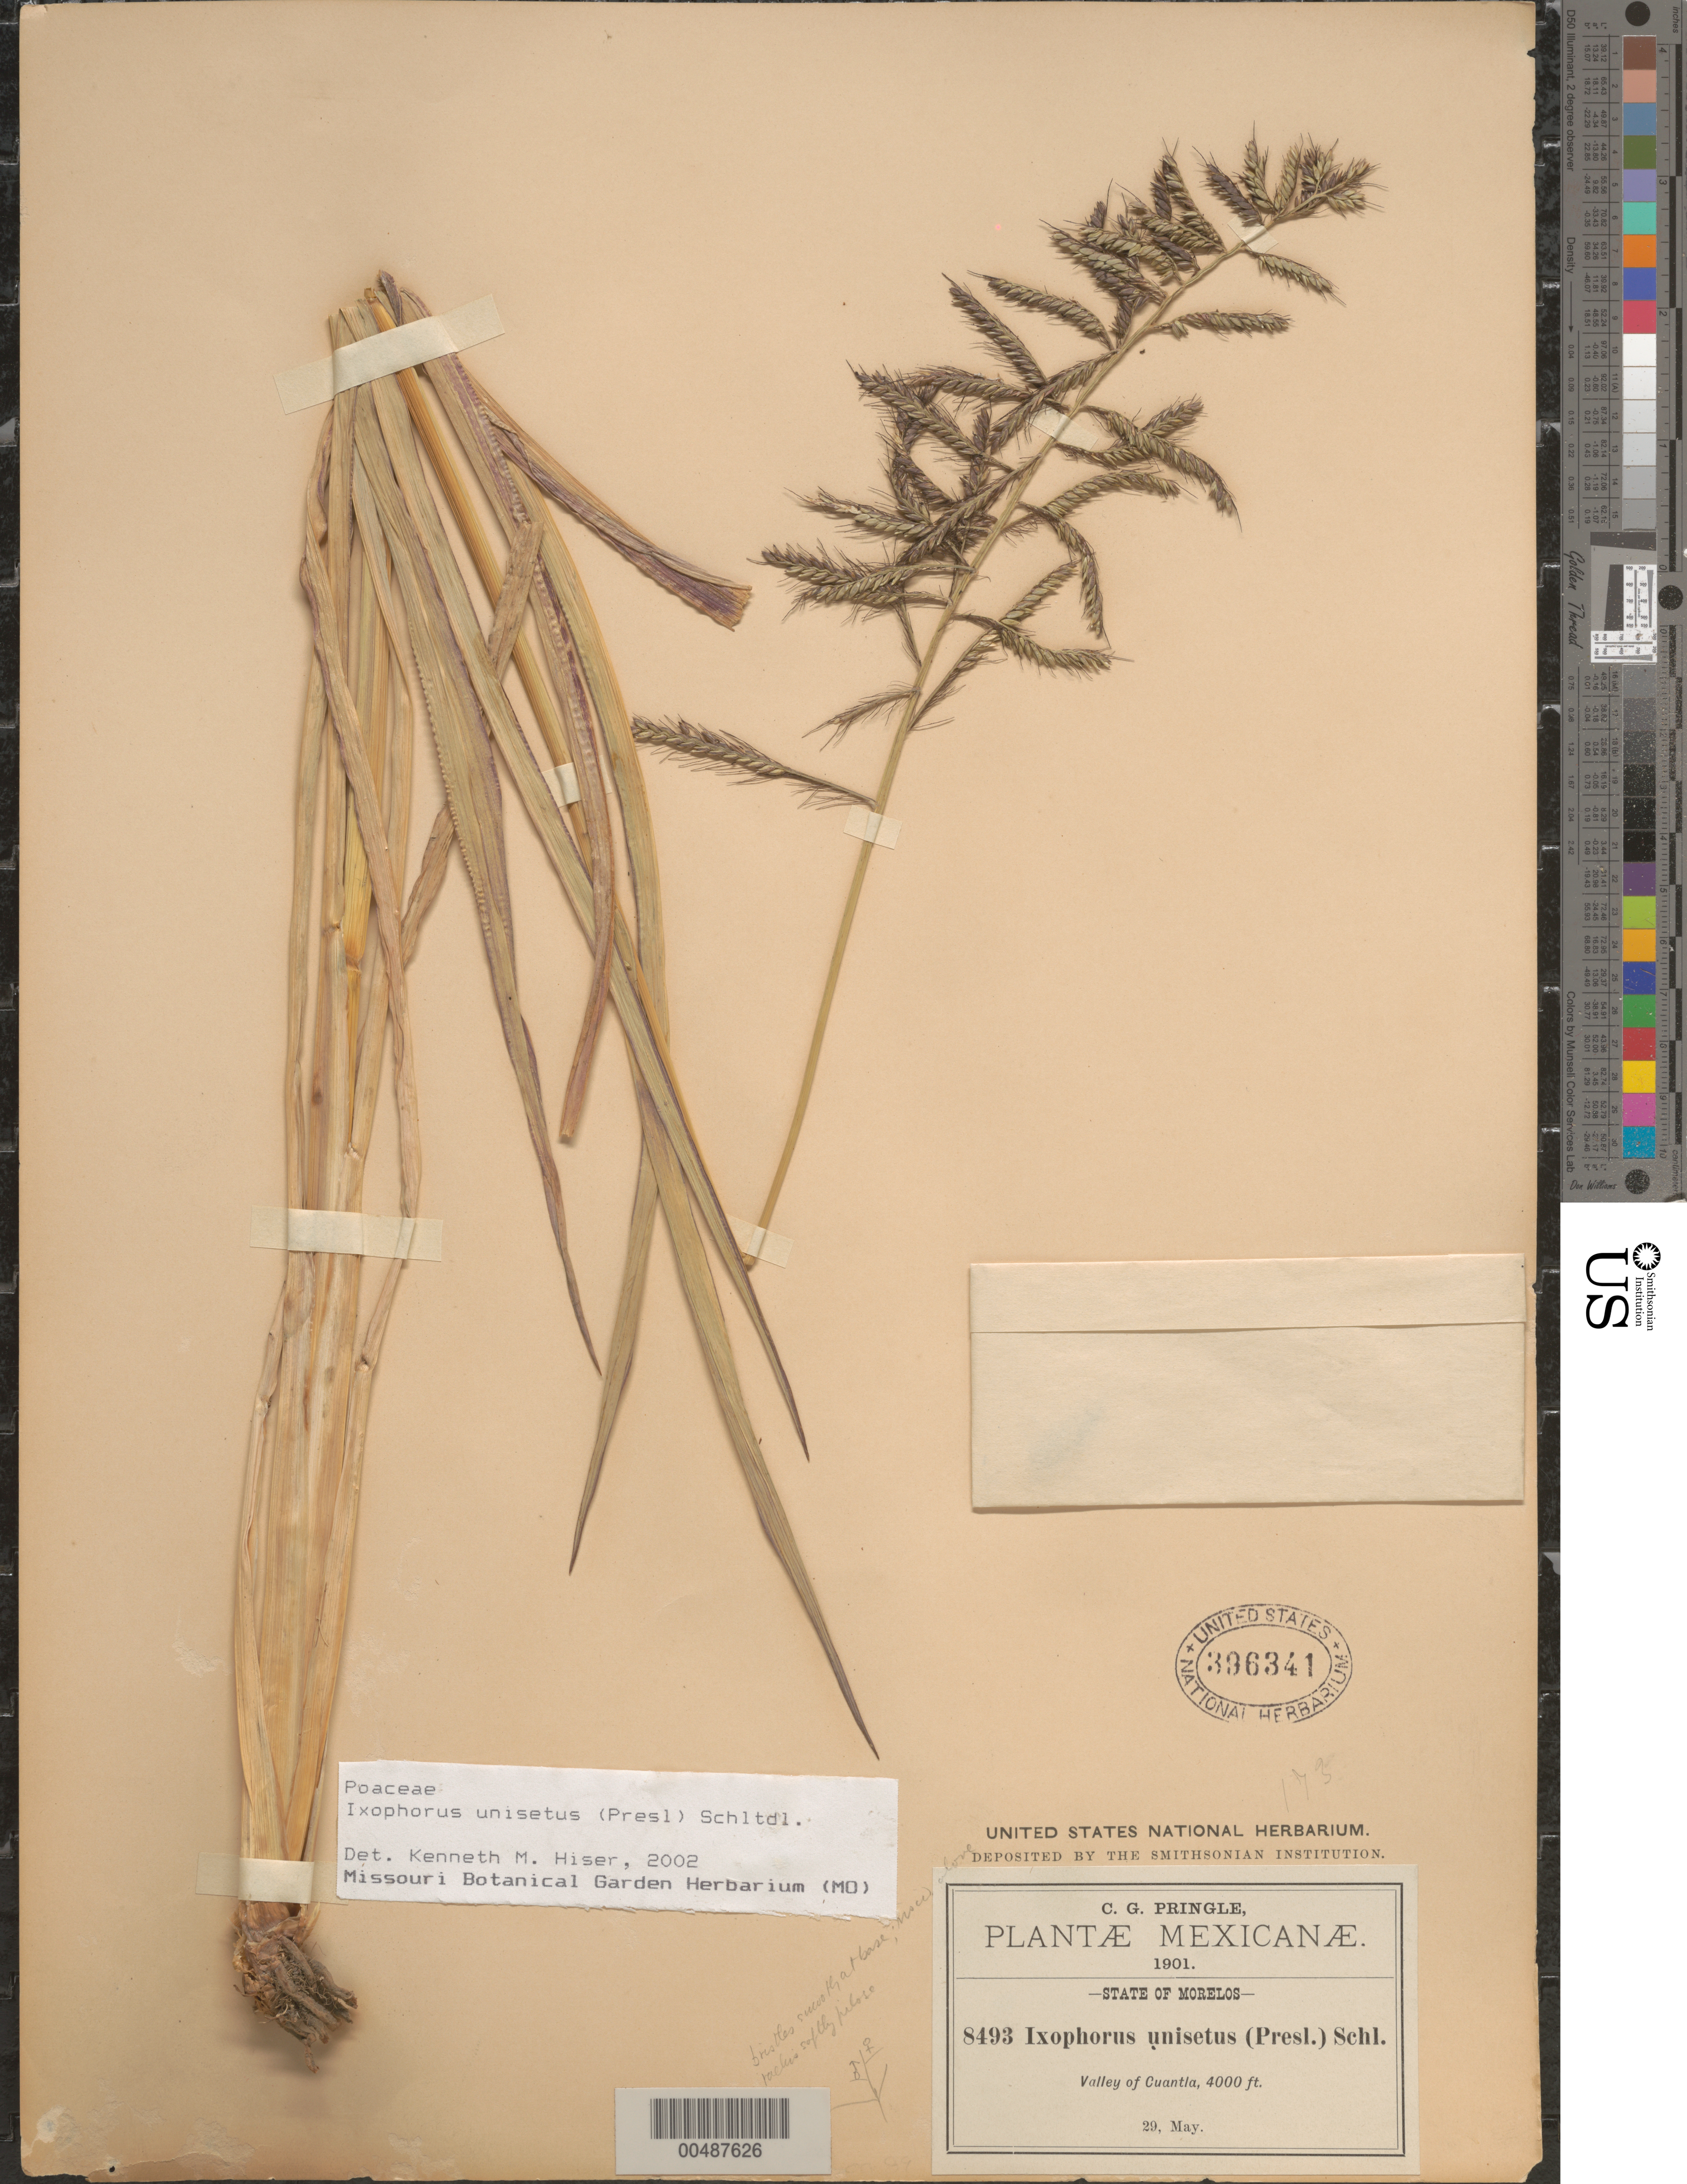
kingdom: Plantae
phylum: Tracheophyta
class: Liliopsida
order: Poales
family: Poaceae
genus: Ixophorus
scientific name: Ixophorus unisetus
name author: (J. Presl) Schltdl.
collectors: C. G. Pringle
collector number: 8493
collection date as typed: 29 May 1901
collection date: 1901-05-29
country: Mexico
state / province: Morelos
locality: Valley of Cuantla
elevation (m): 1219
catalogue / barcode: US 396341